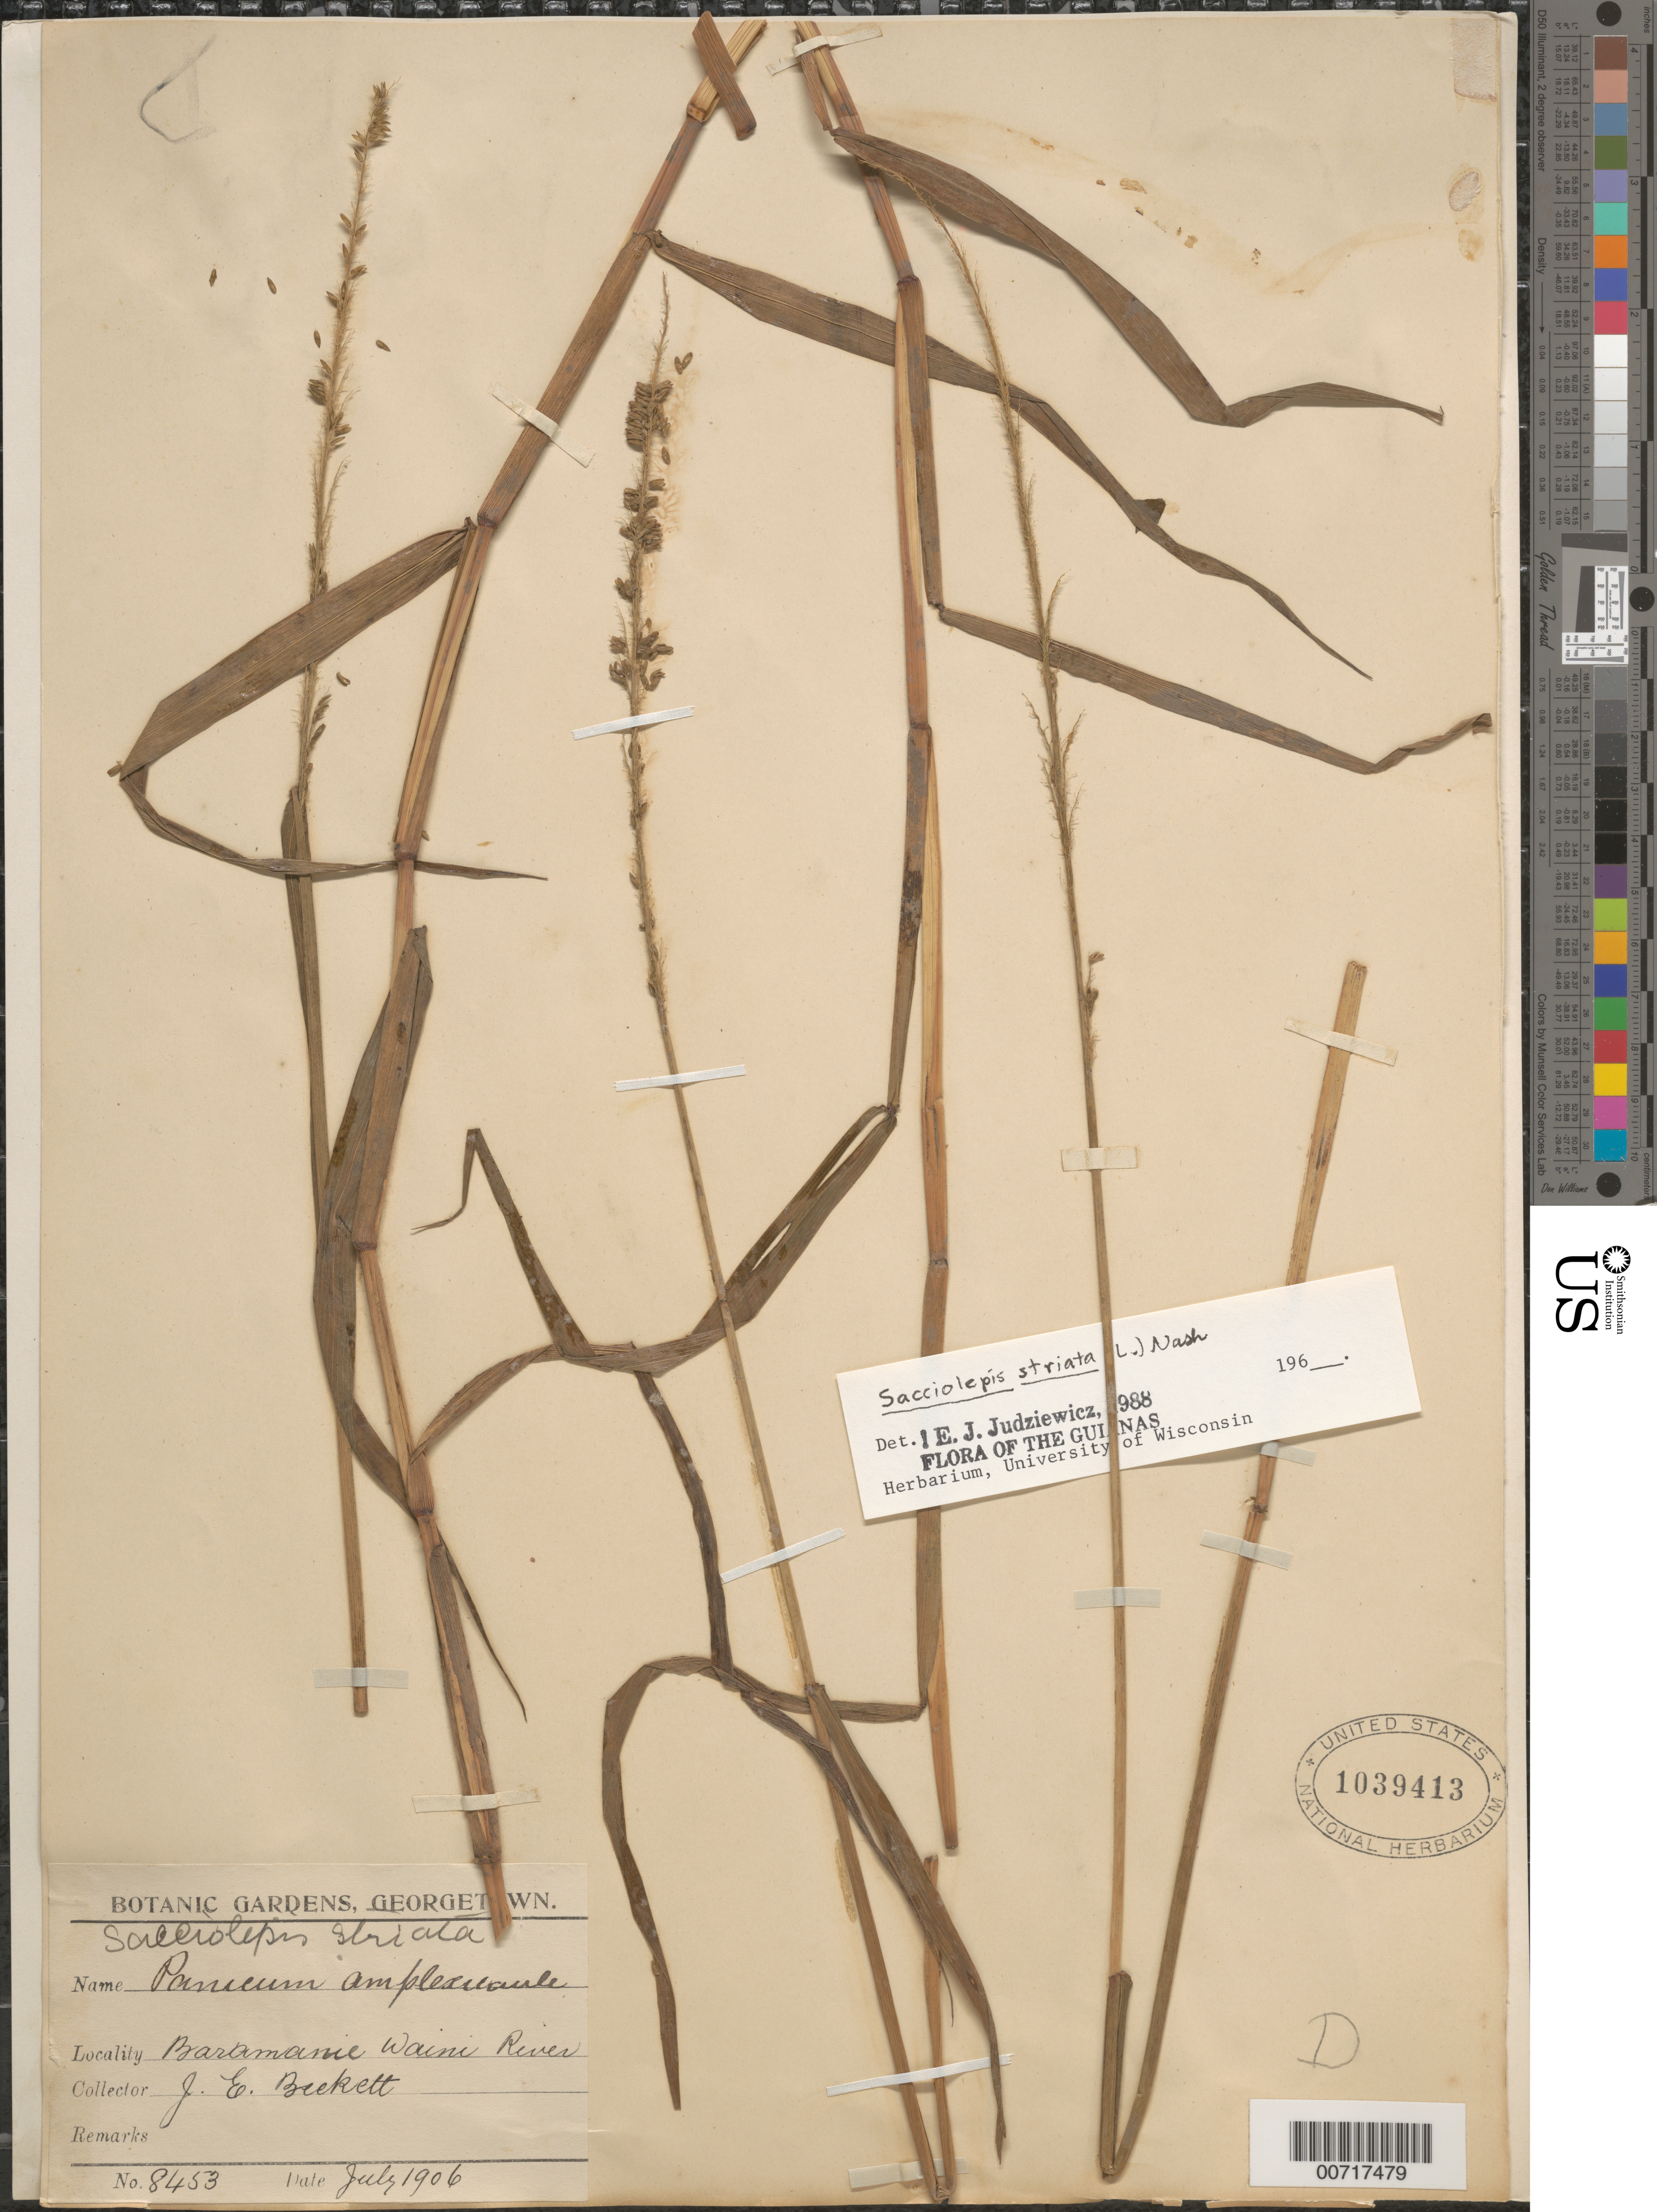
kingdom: Plantae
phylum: Tracheophyta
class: Liliopsida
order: Poales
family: Poaceae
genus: Sacciolepis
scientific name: Sacciolepis striata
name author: (L.) Nash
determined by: Judziewicz, E. J.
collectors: J. Beckett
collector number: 8435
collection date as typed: Jul-06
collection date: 2006-07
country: Guyana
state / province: Barima-Waini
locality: Baramanni, Waini River (Short cut)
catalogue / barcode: US 1039413